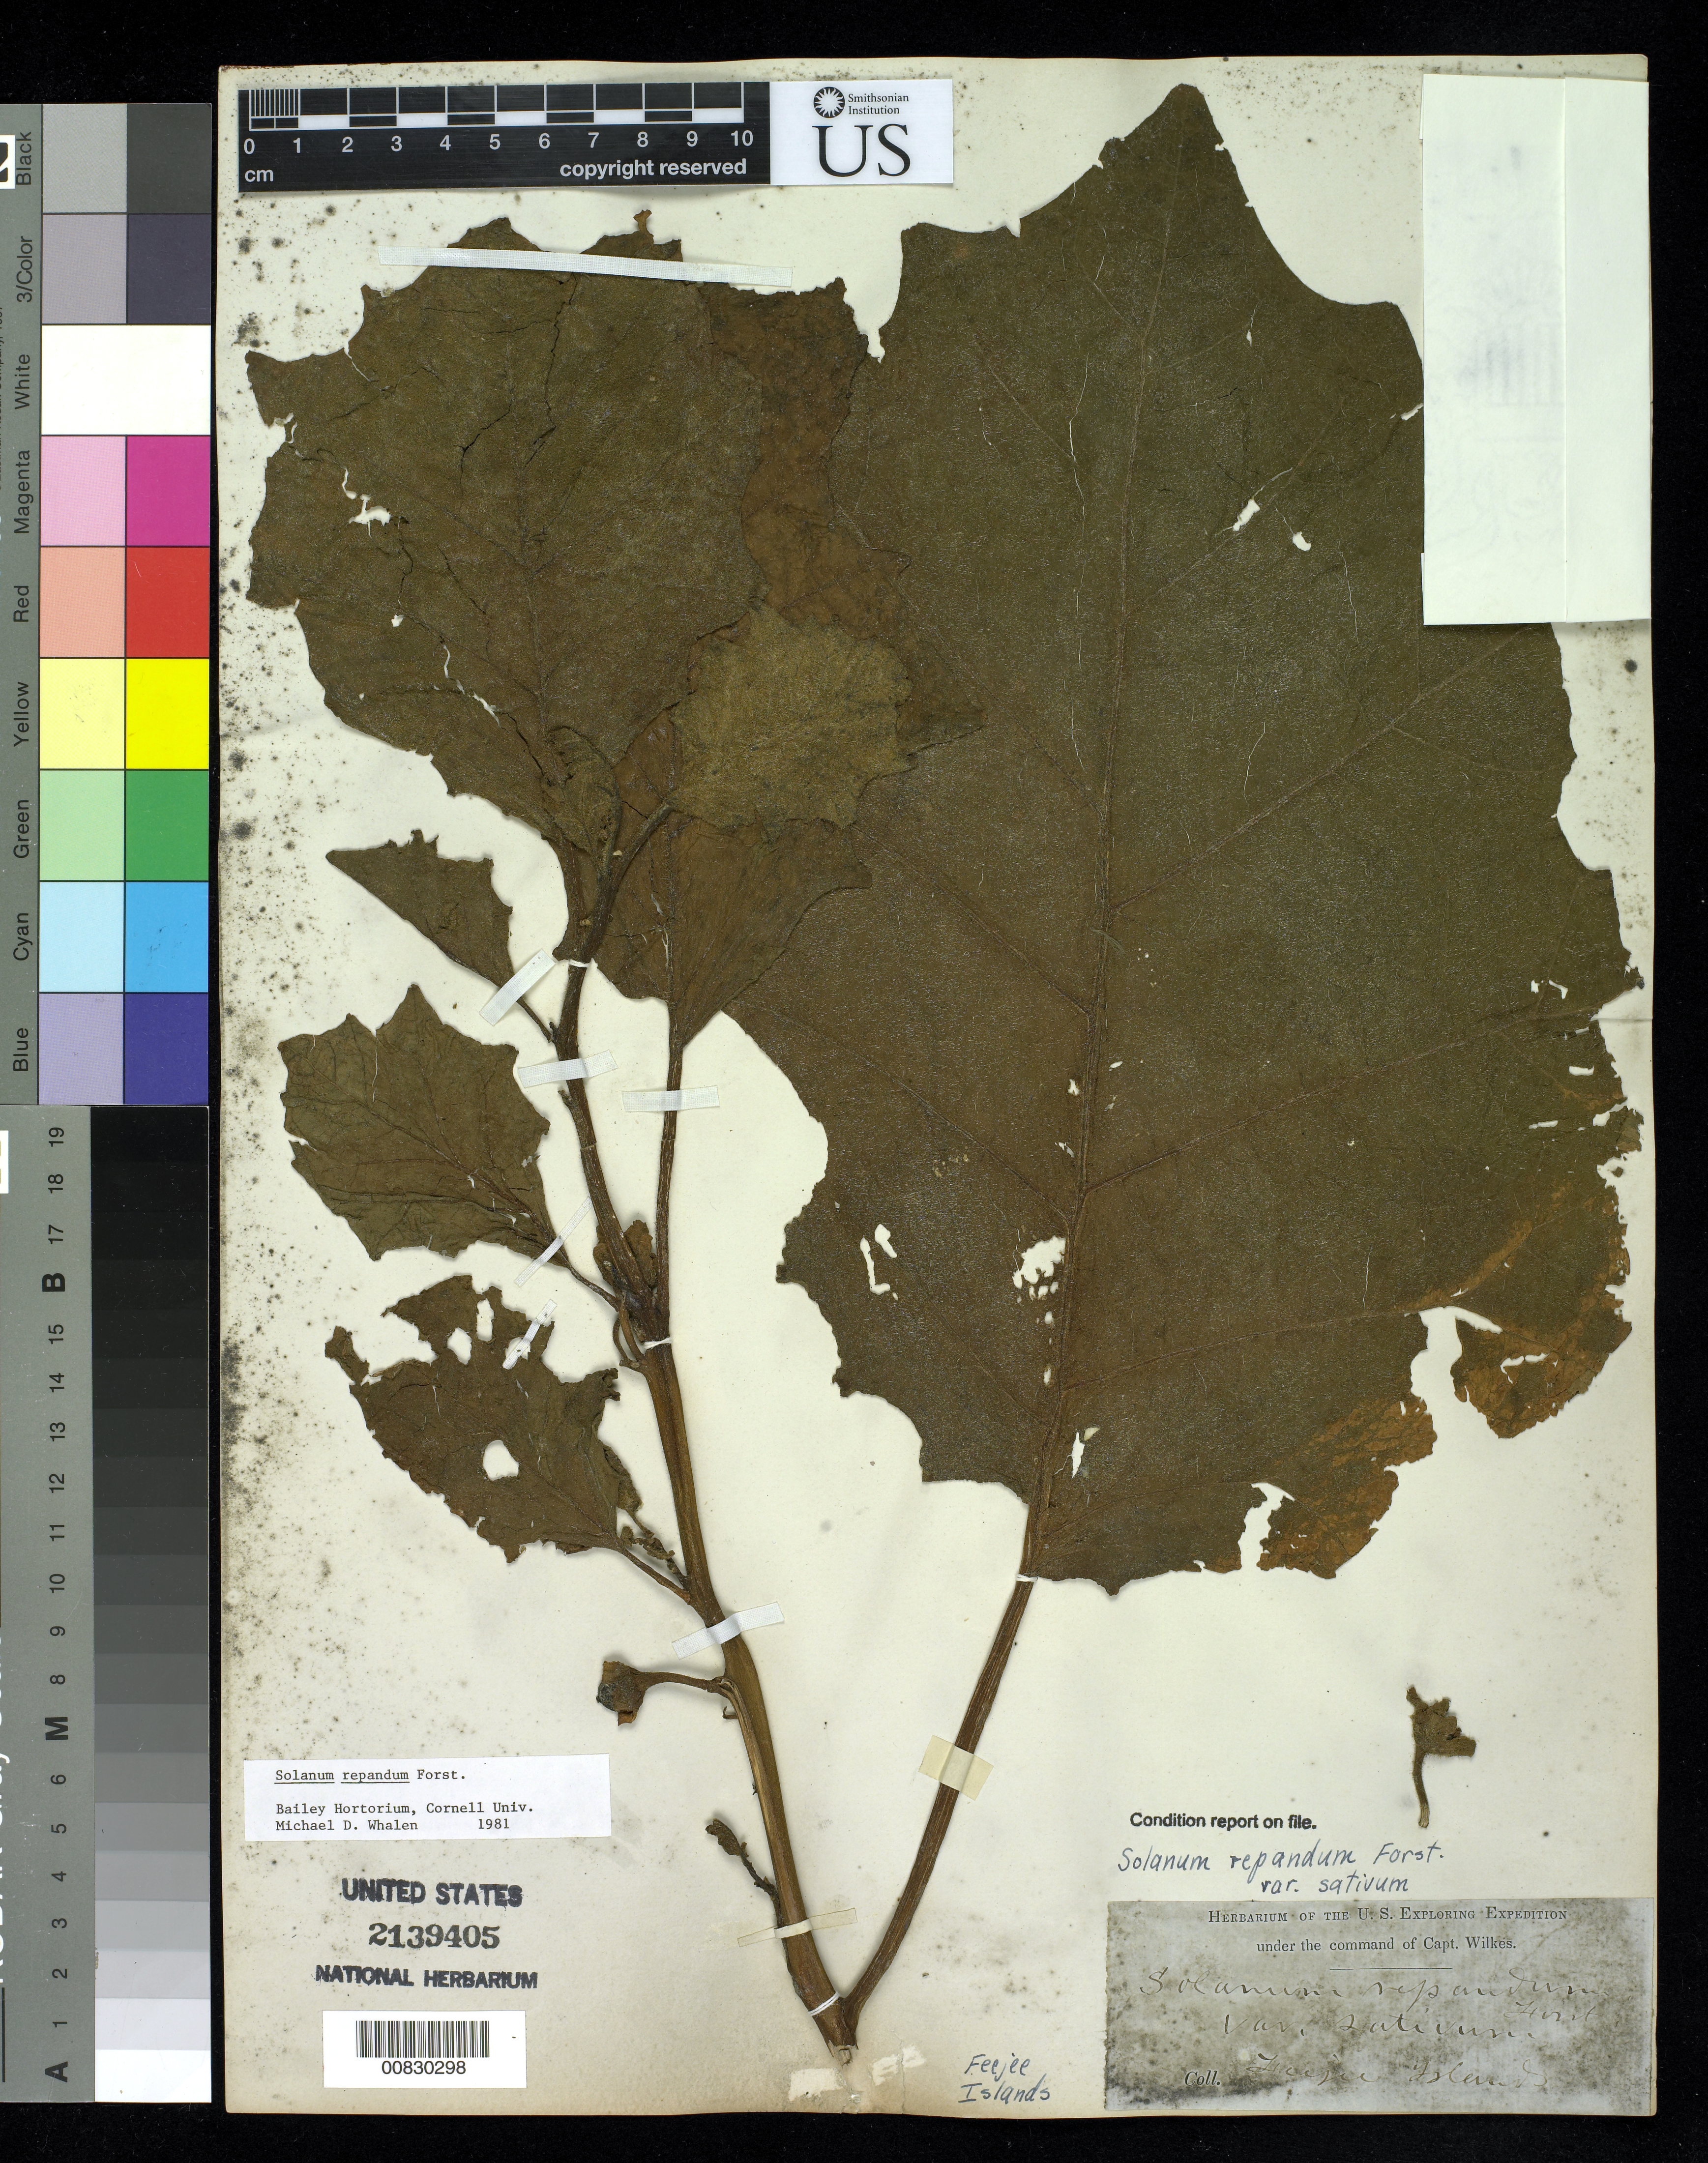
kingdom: Plantae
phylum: Tracheophyta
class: Magnoliopsida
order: Solanales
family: Solanaceae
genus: Solanum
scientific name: Solanum repandum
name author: G. Forst.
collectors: Wilkes Explor. Exped.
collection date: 1838/1842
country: Fiji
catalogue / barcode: US 2139405